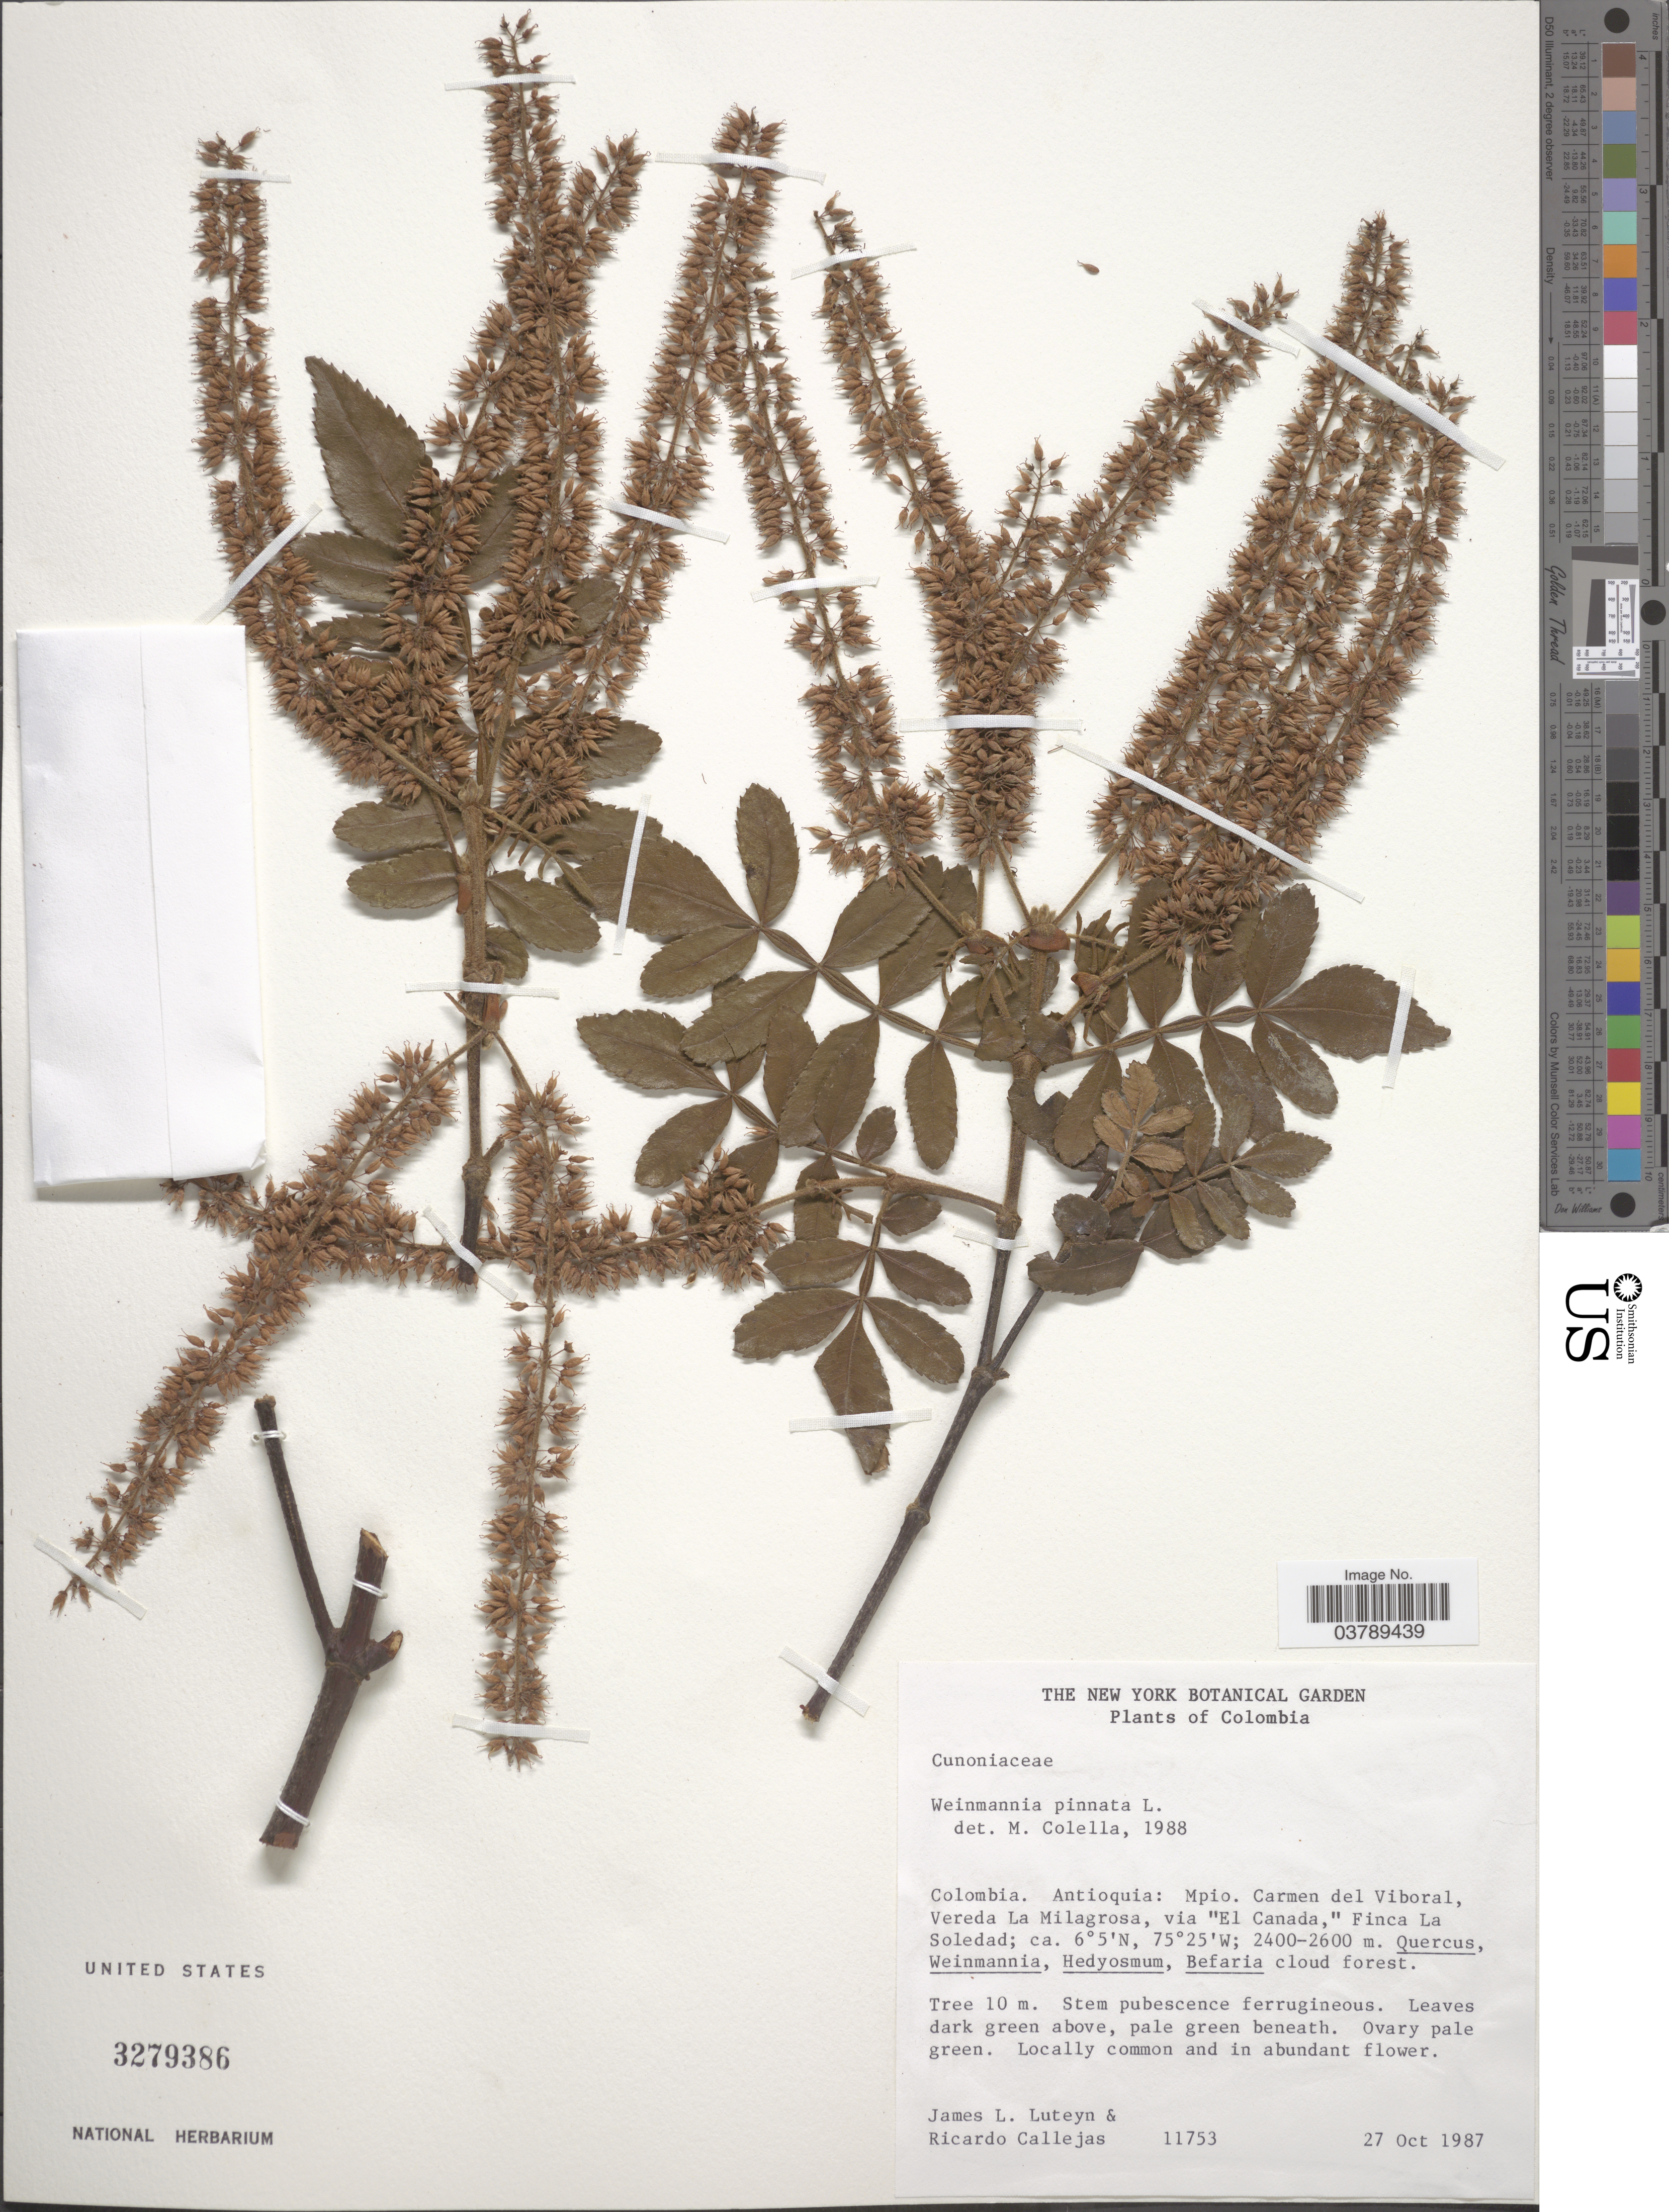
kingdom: Plantae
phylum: Tracheophyta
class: Magnoliopsida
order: Oxalidales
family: Cunoniaceae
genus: Weinmannia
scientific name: Weinmannia pinnata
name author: L.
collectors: J. L. Luteyn & R. Callejas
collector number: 11753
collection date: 1987-10-27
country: Colombia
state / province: Antioquia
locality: Mpio. Carmen del Viboral, Vereda La Milagrosa, via "El Canada," Finca La Soledad.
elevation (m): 2400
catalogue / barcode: US 3279386